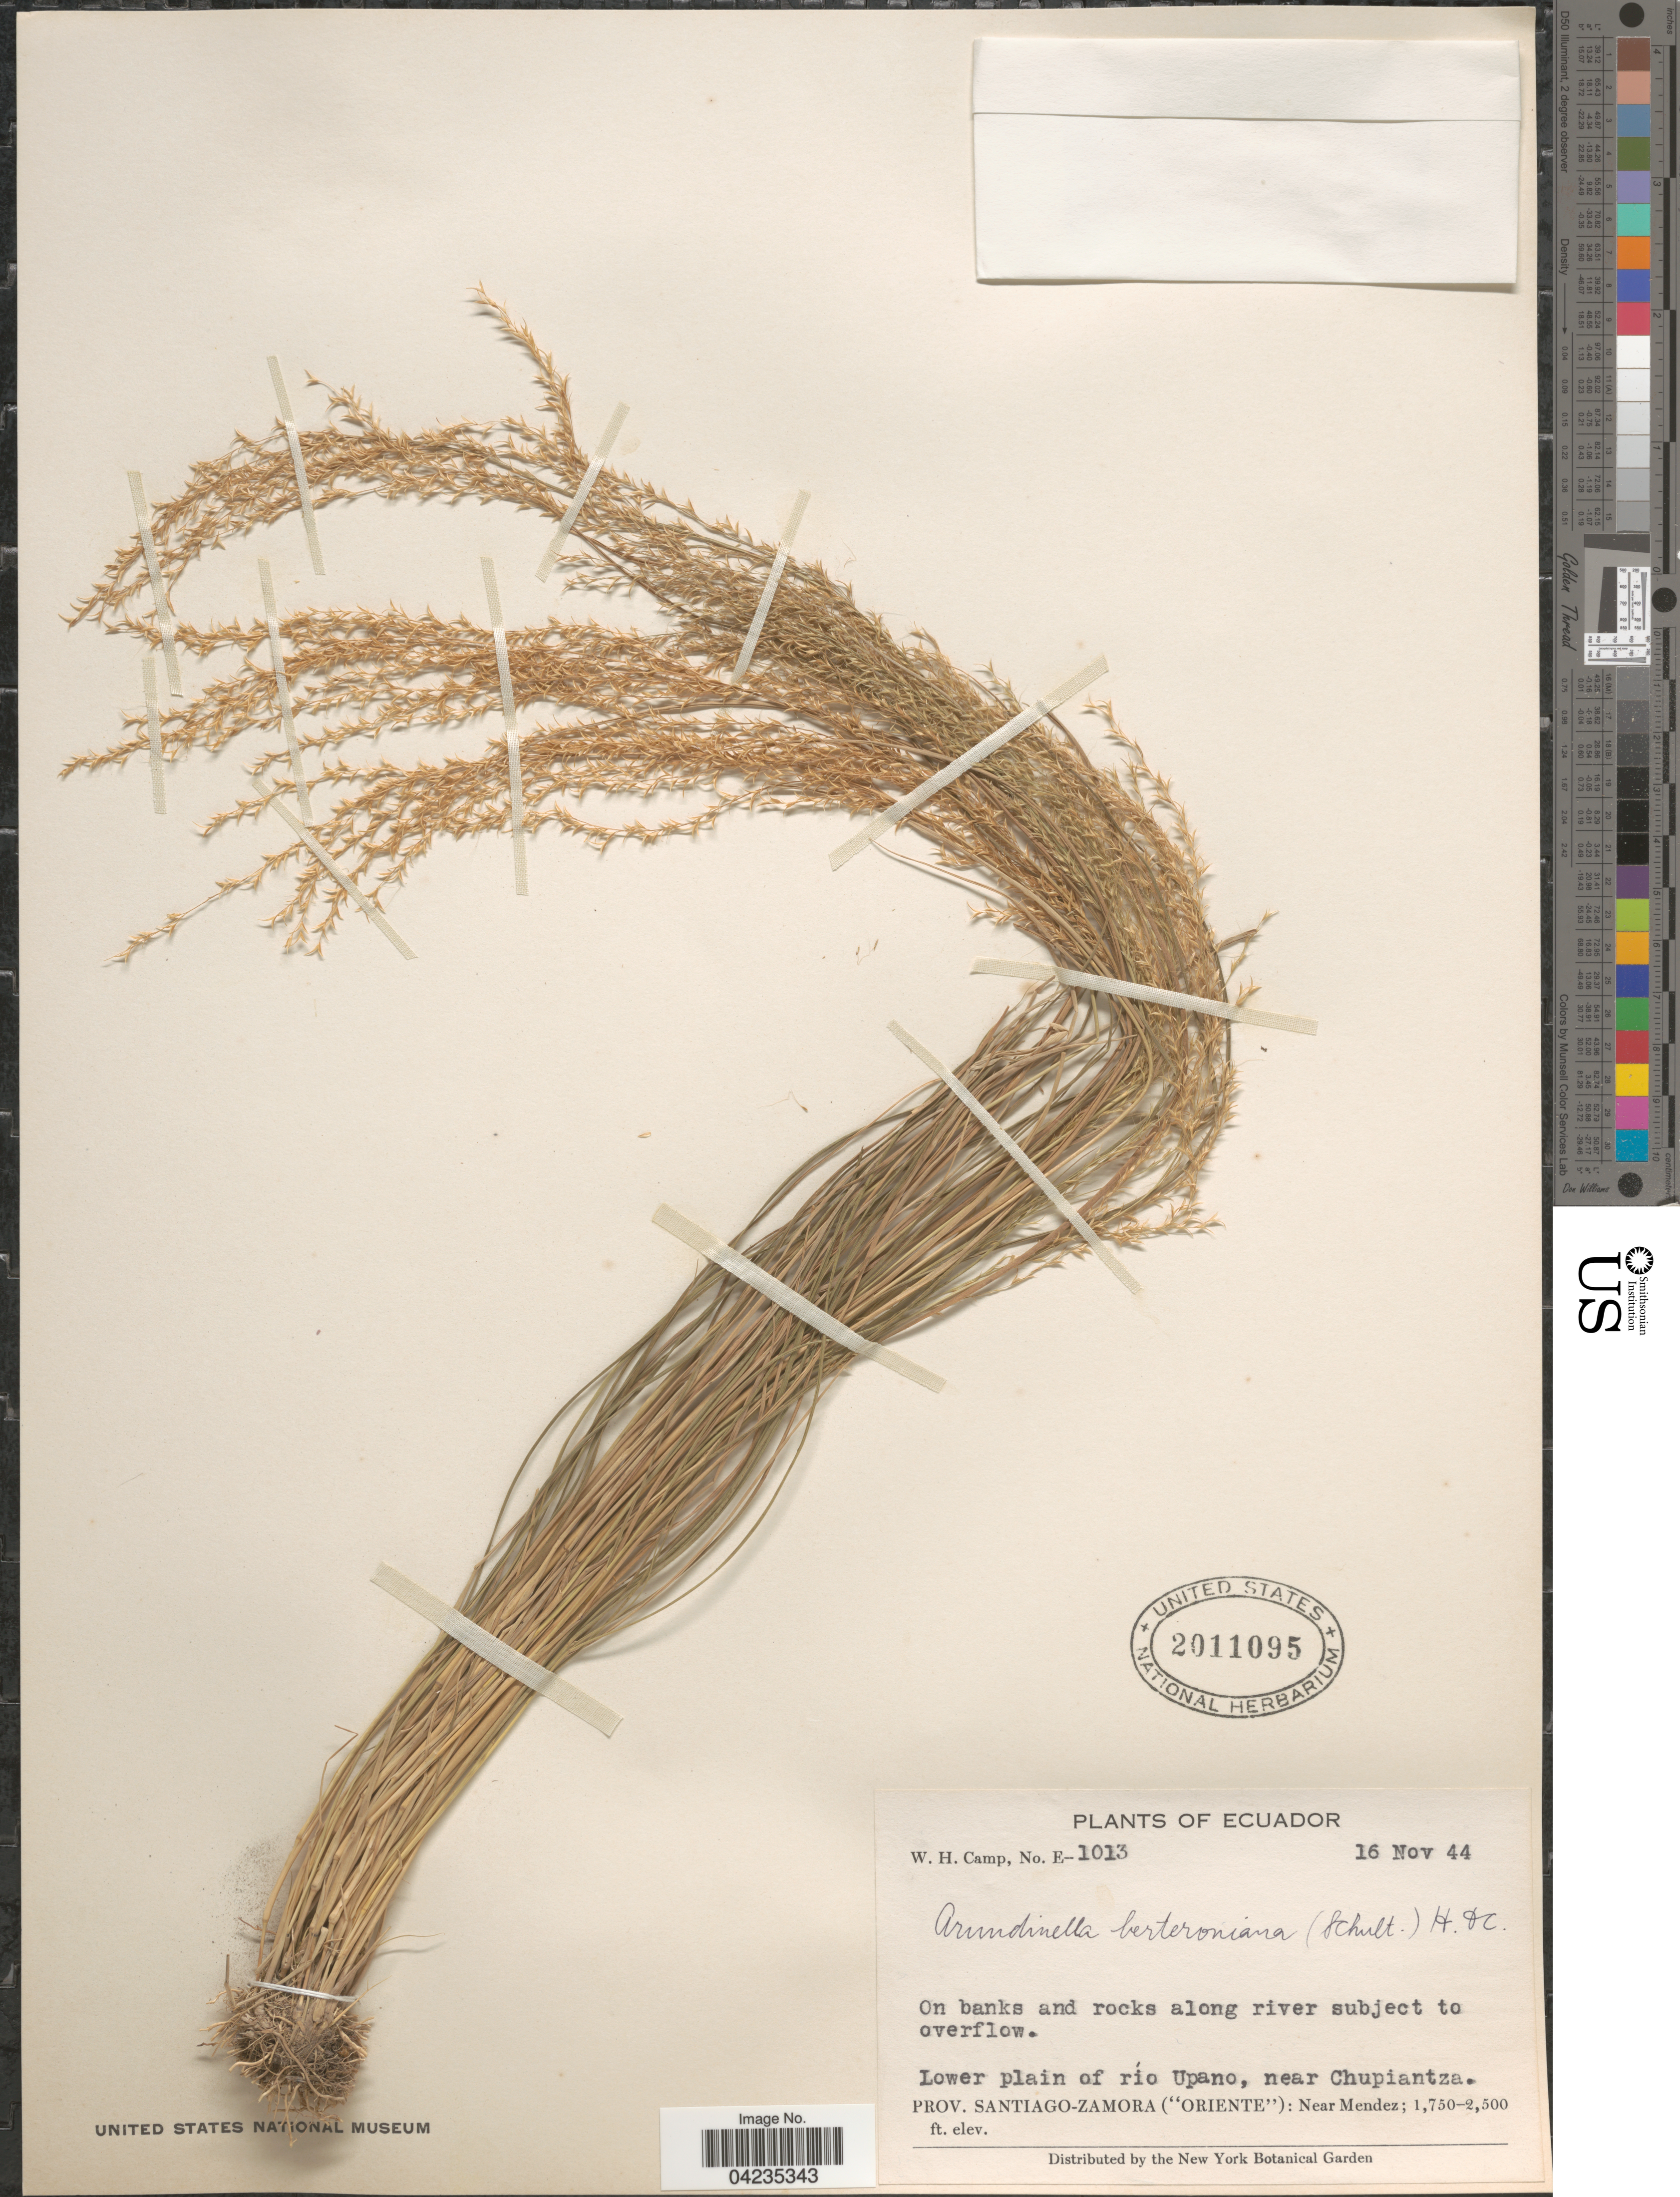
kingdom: Plantae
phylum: Tracheophyta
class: Liliopsida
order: Poales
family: Poaceae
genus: Arundinella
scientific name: Arundinella berteroniana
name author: (Schult.) Hitchc. & Chase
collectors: W. H. Camp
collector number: E-1013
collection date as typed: Transcribed d/m/y: 16/11/44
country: Ecuador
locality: Lower plain of río Upano, near Chupiantza. Prov. Santiago-Zamora ("Oriente"): Near Mendez.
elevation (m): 533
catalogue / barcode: US 2011095